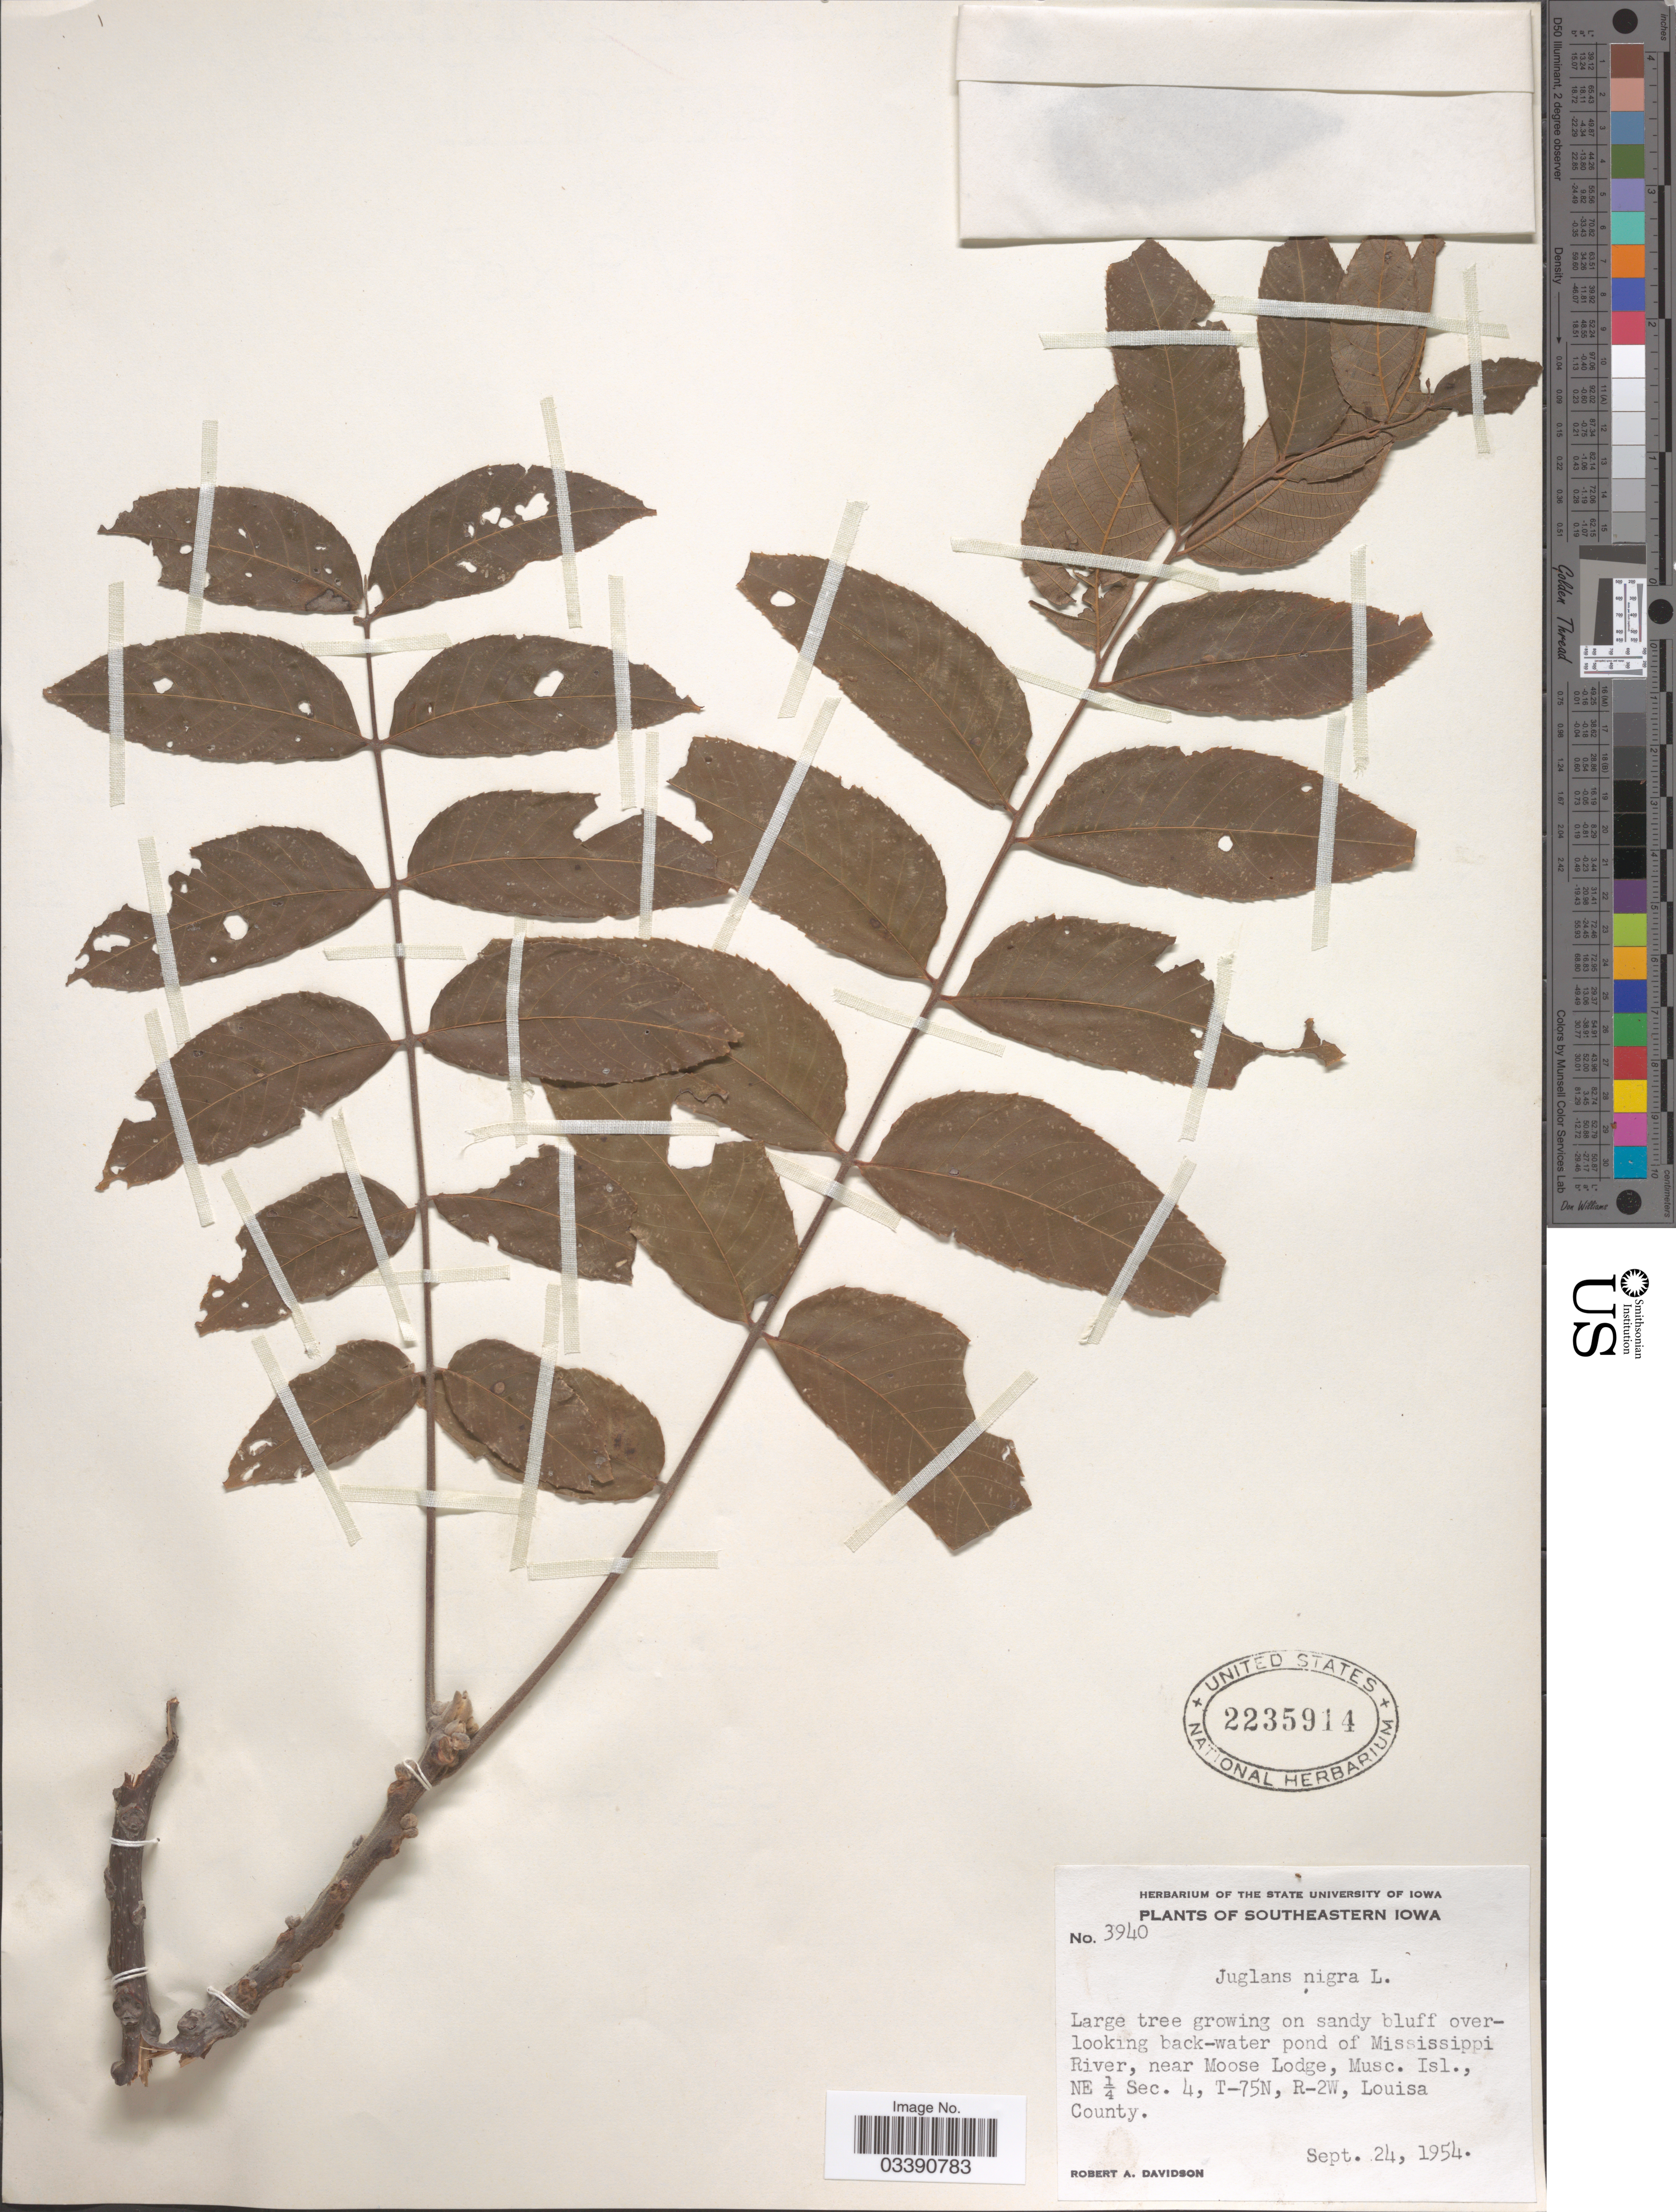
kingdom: Plantae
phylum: Tracheophyta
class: Magnoliopsida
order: Fagales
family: Juglandaceae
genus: Juglans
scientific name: Juglans nigra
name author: L.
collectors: R. A. Davidson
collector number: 3940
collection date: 1954-09-24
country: United States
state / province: Iowa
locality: Southeastern Iowa. Sandy bluff overlooking back-water pond of Mississippi River, near Moose Lodge, Musc. Isl., NE ¼ Sec. 4, T-75N, R-2W, Louisa County.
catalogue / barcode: US 2235914